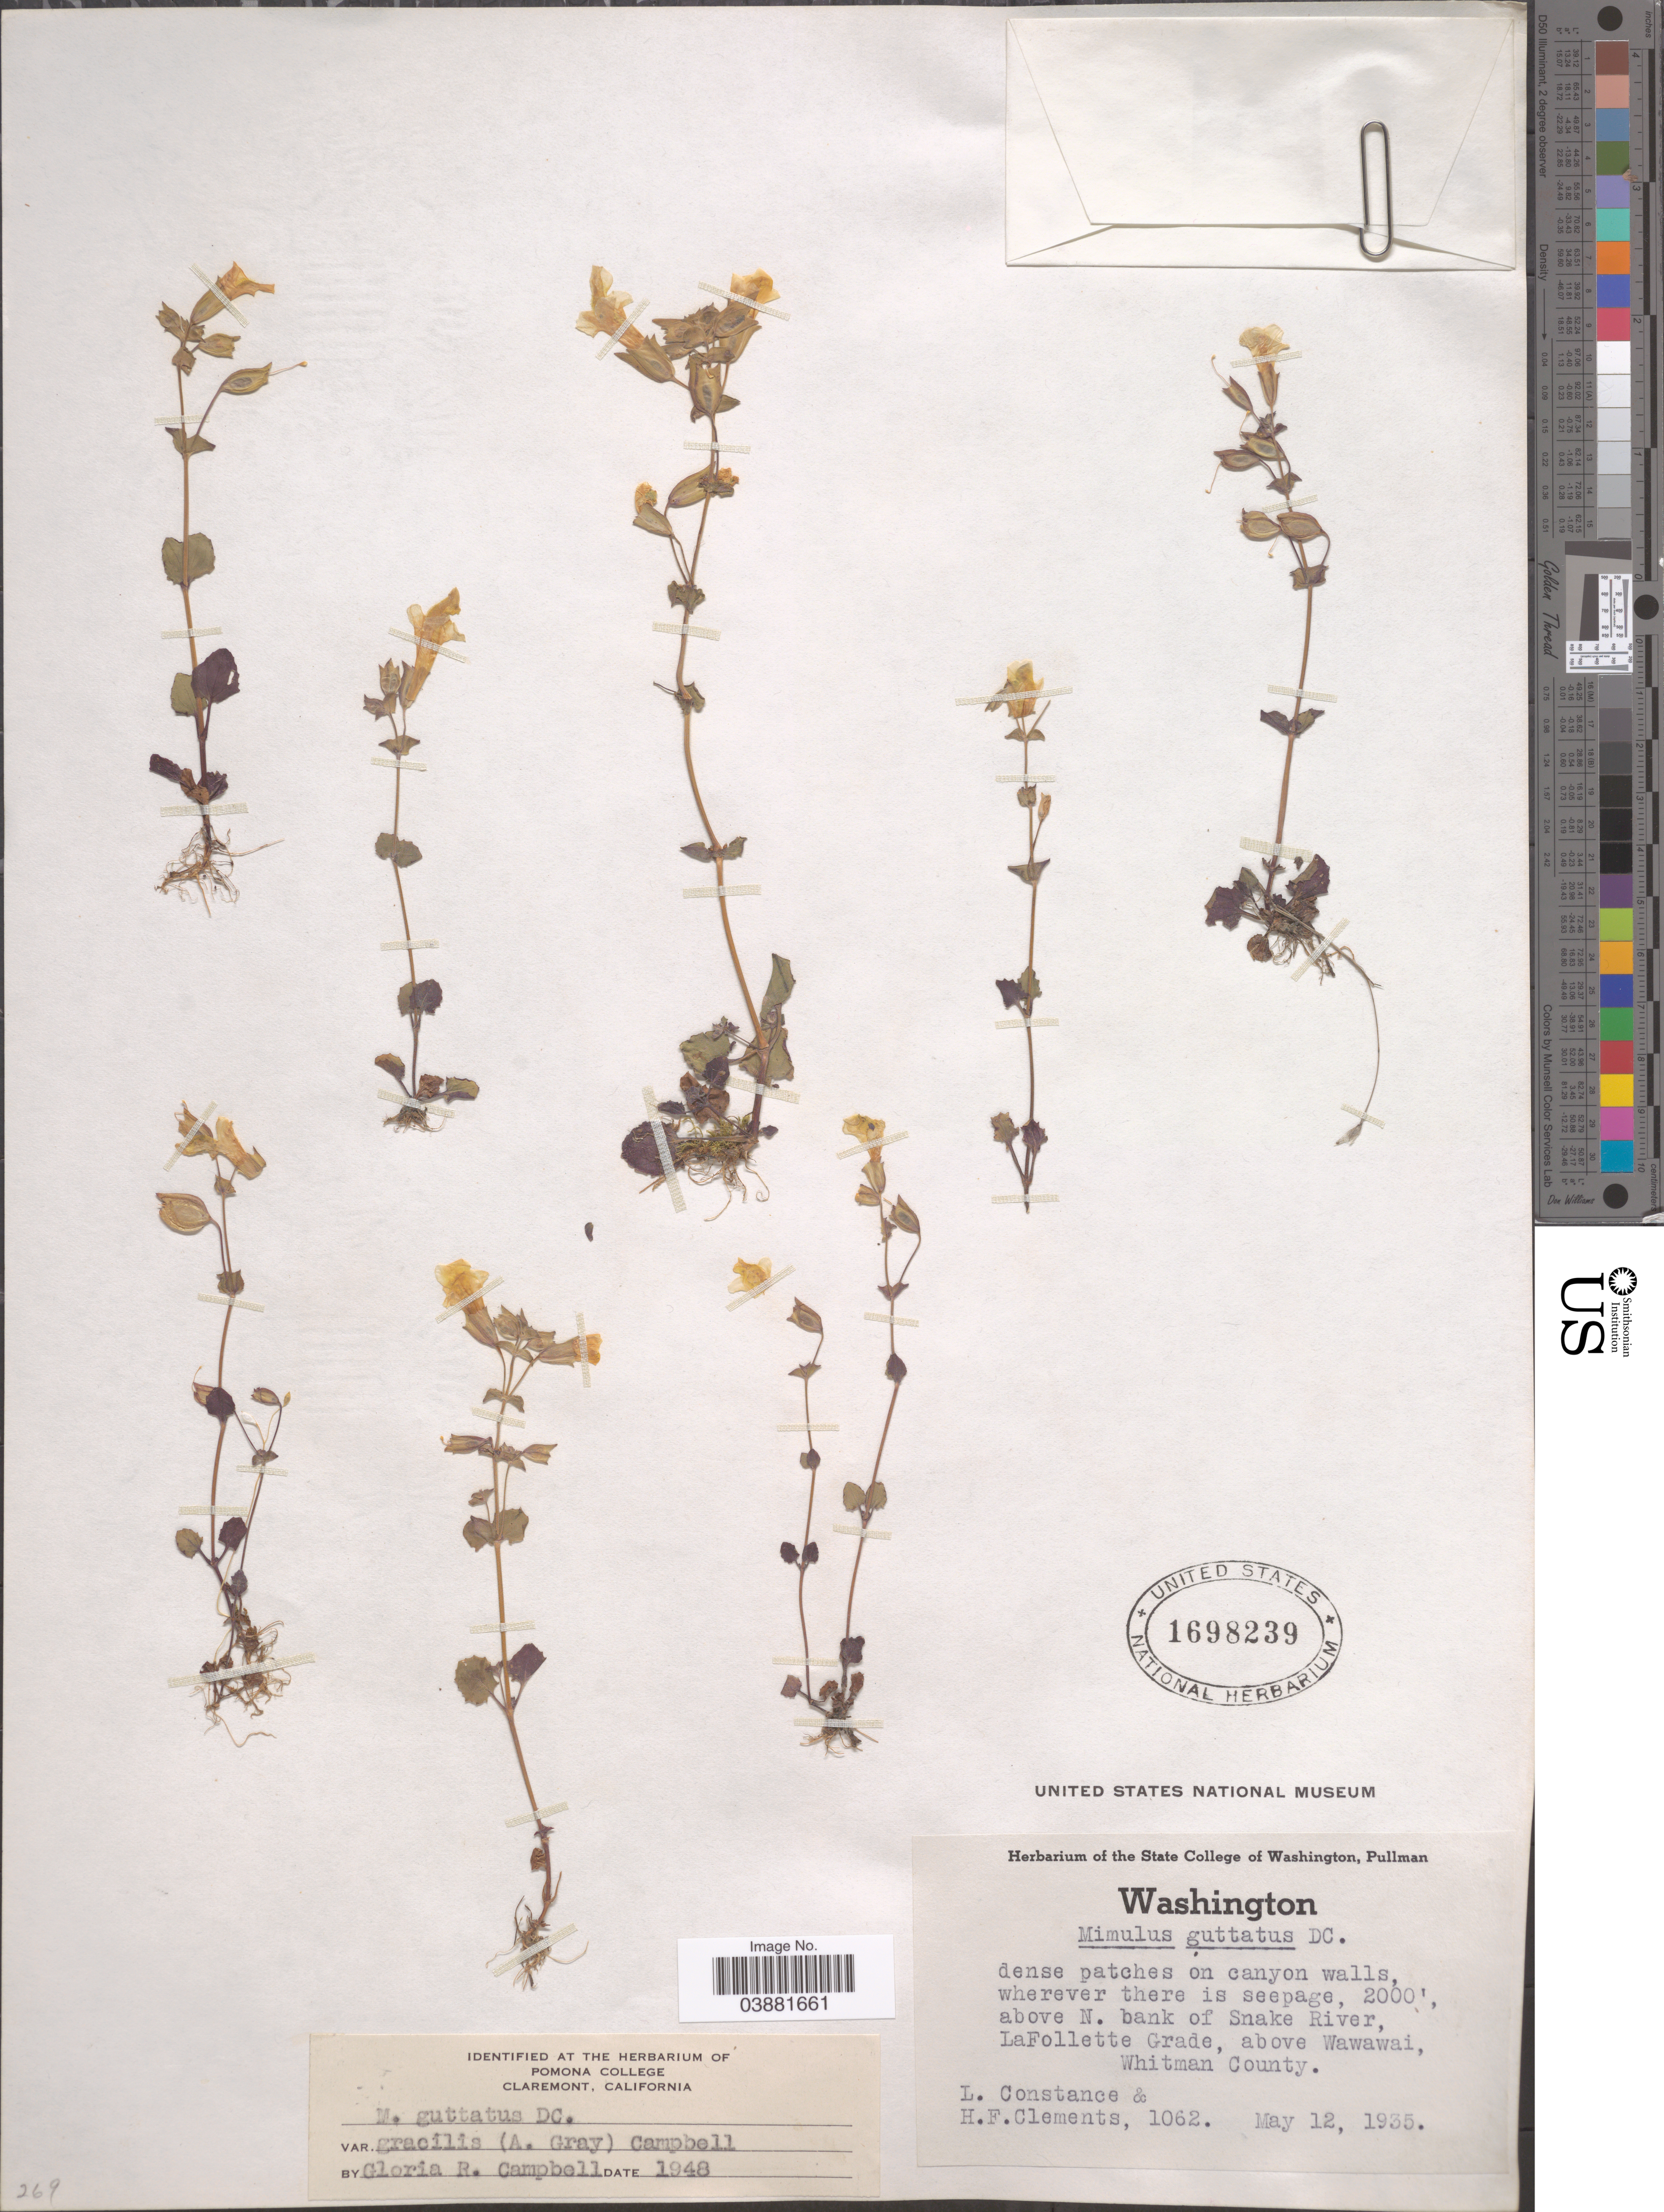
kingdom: Plantae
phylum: Tracheophyta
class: Magnoliopsida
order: Lamiales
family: Phrymaceae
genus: Mimulus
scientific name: Mimulus guttatus var. gracilis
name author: (A. Gray) G.R. Campb.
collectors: L. Constance & H. Clements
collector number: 1062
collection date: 1935-05-12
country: United States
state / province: Washington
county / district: Whitman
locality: Above N. bank of Snake River, LaFollette Grade, above Wawawai, Whitman County.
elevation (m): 610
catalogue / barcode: US 1698239